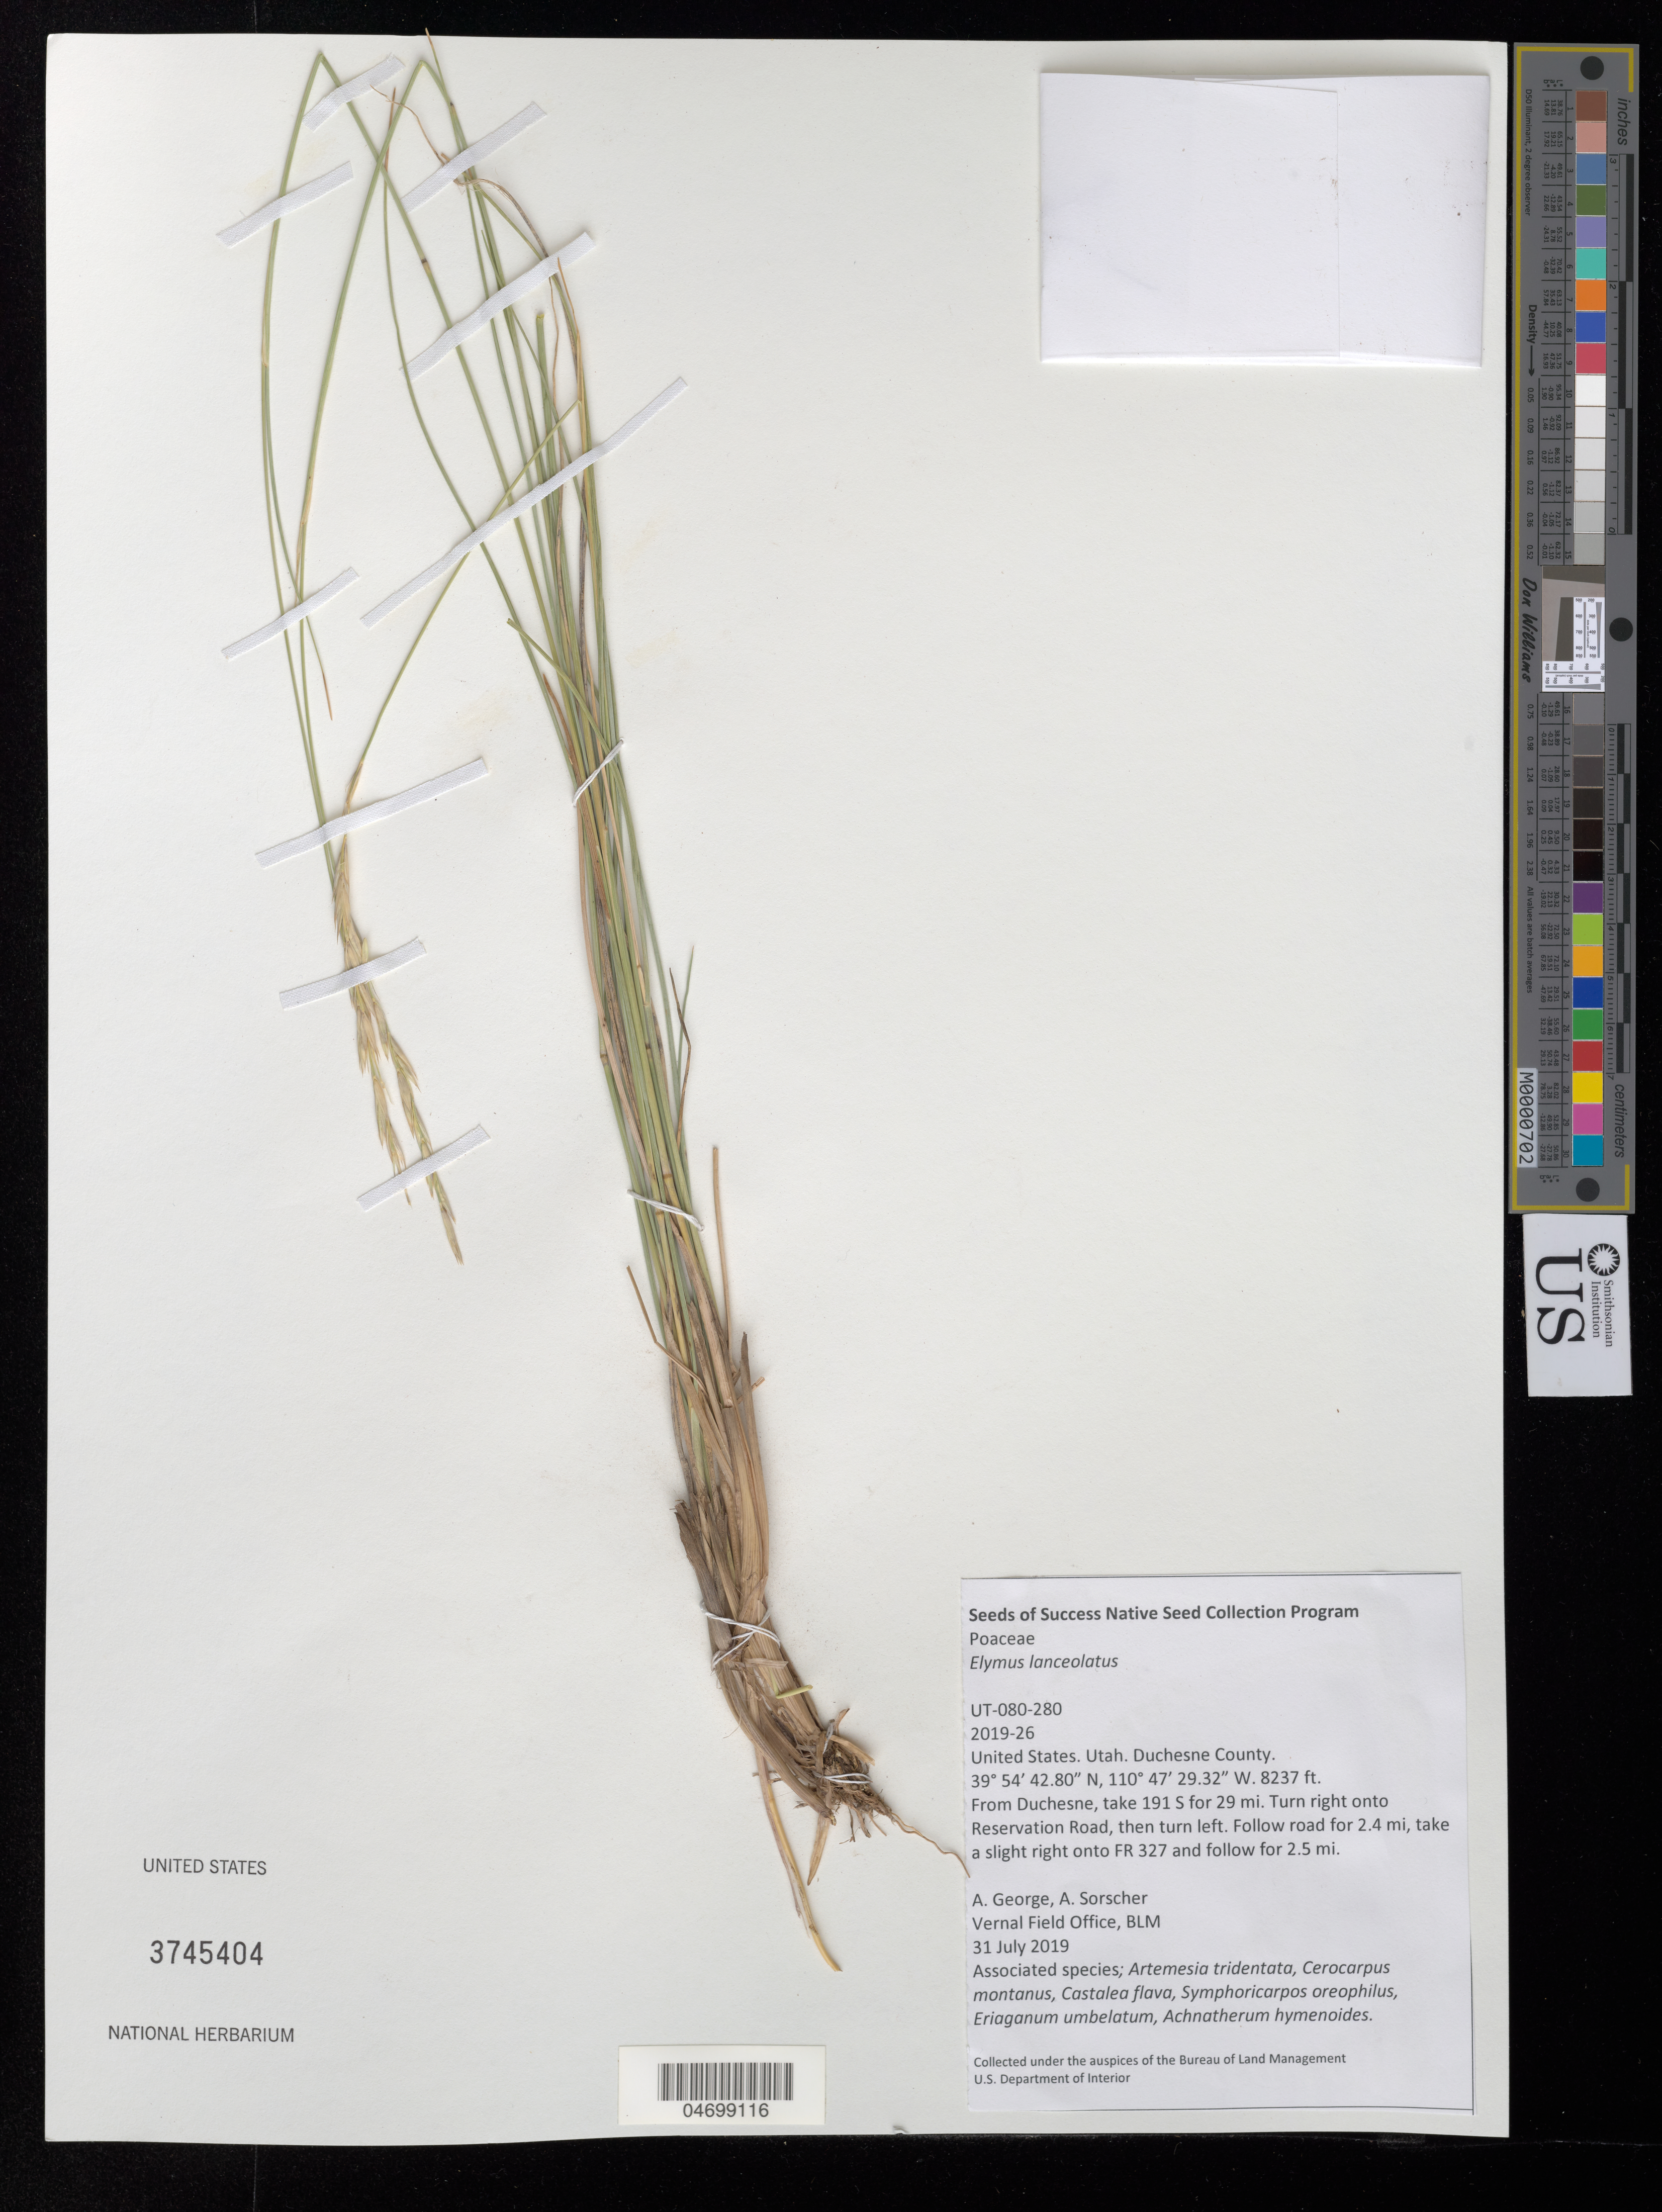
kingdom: Plantae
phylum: Tracheophyta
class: Liliopsida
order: Poales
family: Poaceae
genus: Elymus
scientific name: Elymus lanceolatus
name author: (Scribn. & J.G. Sm.) Gould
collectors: A. George & A. Sorscher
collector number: UT080-280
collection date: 2019-07-31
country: United States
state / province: Utah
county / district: Duchesne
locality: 2.5 mi. on FR 327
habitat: With Artemisia tridentata, Creocarpus montanus, Castalea flava, etc.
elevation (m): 2511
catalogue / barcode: US 3745404